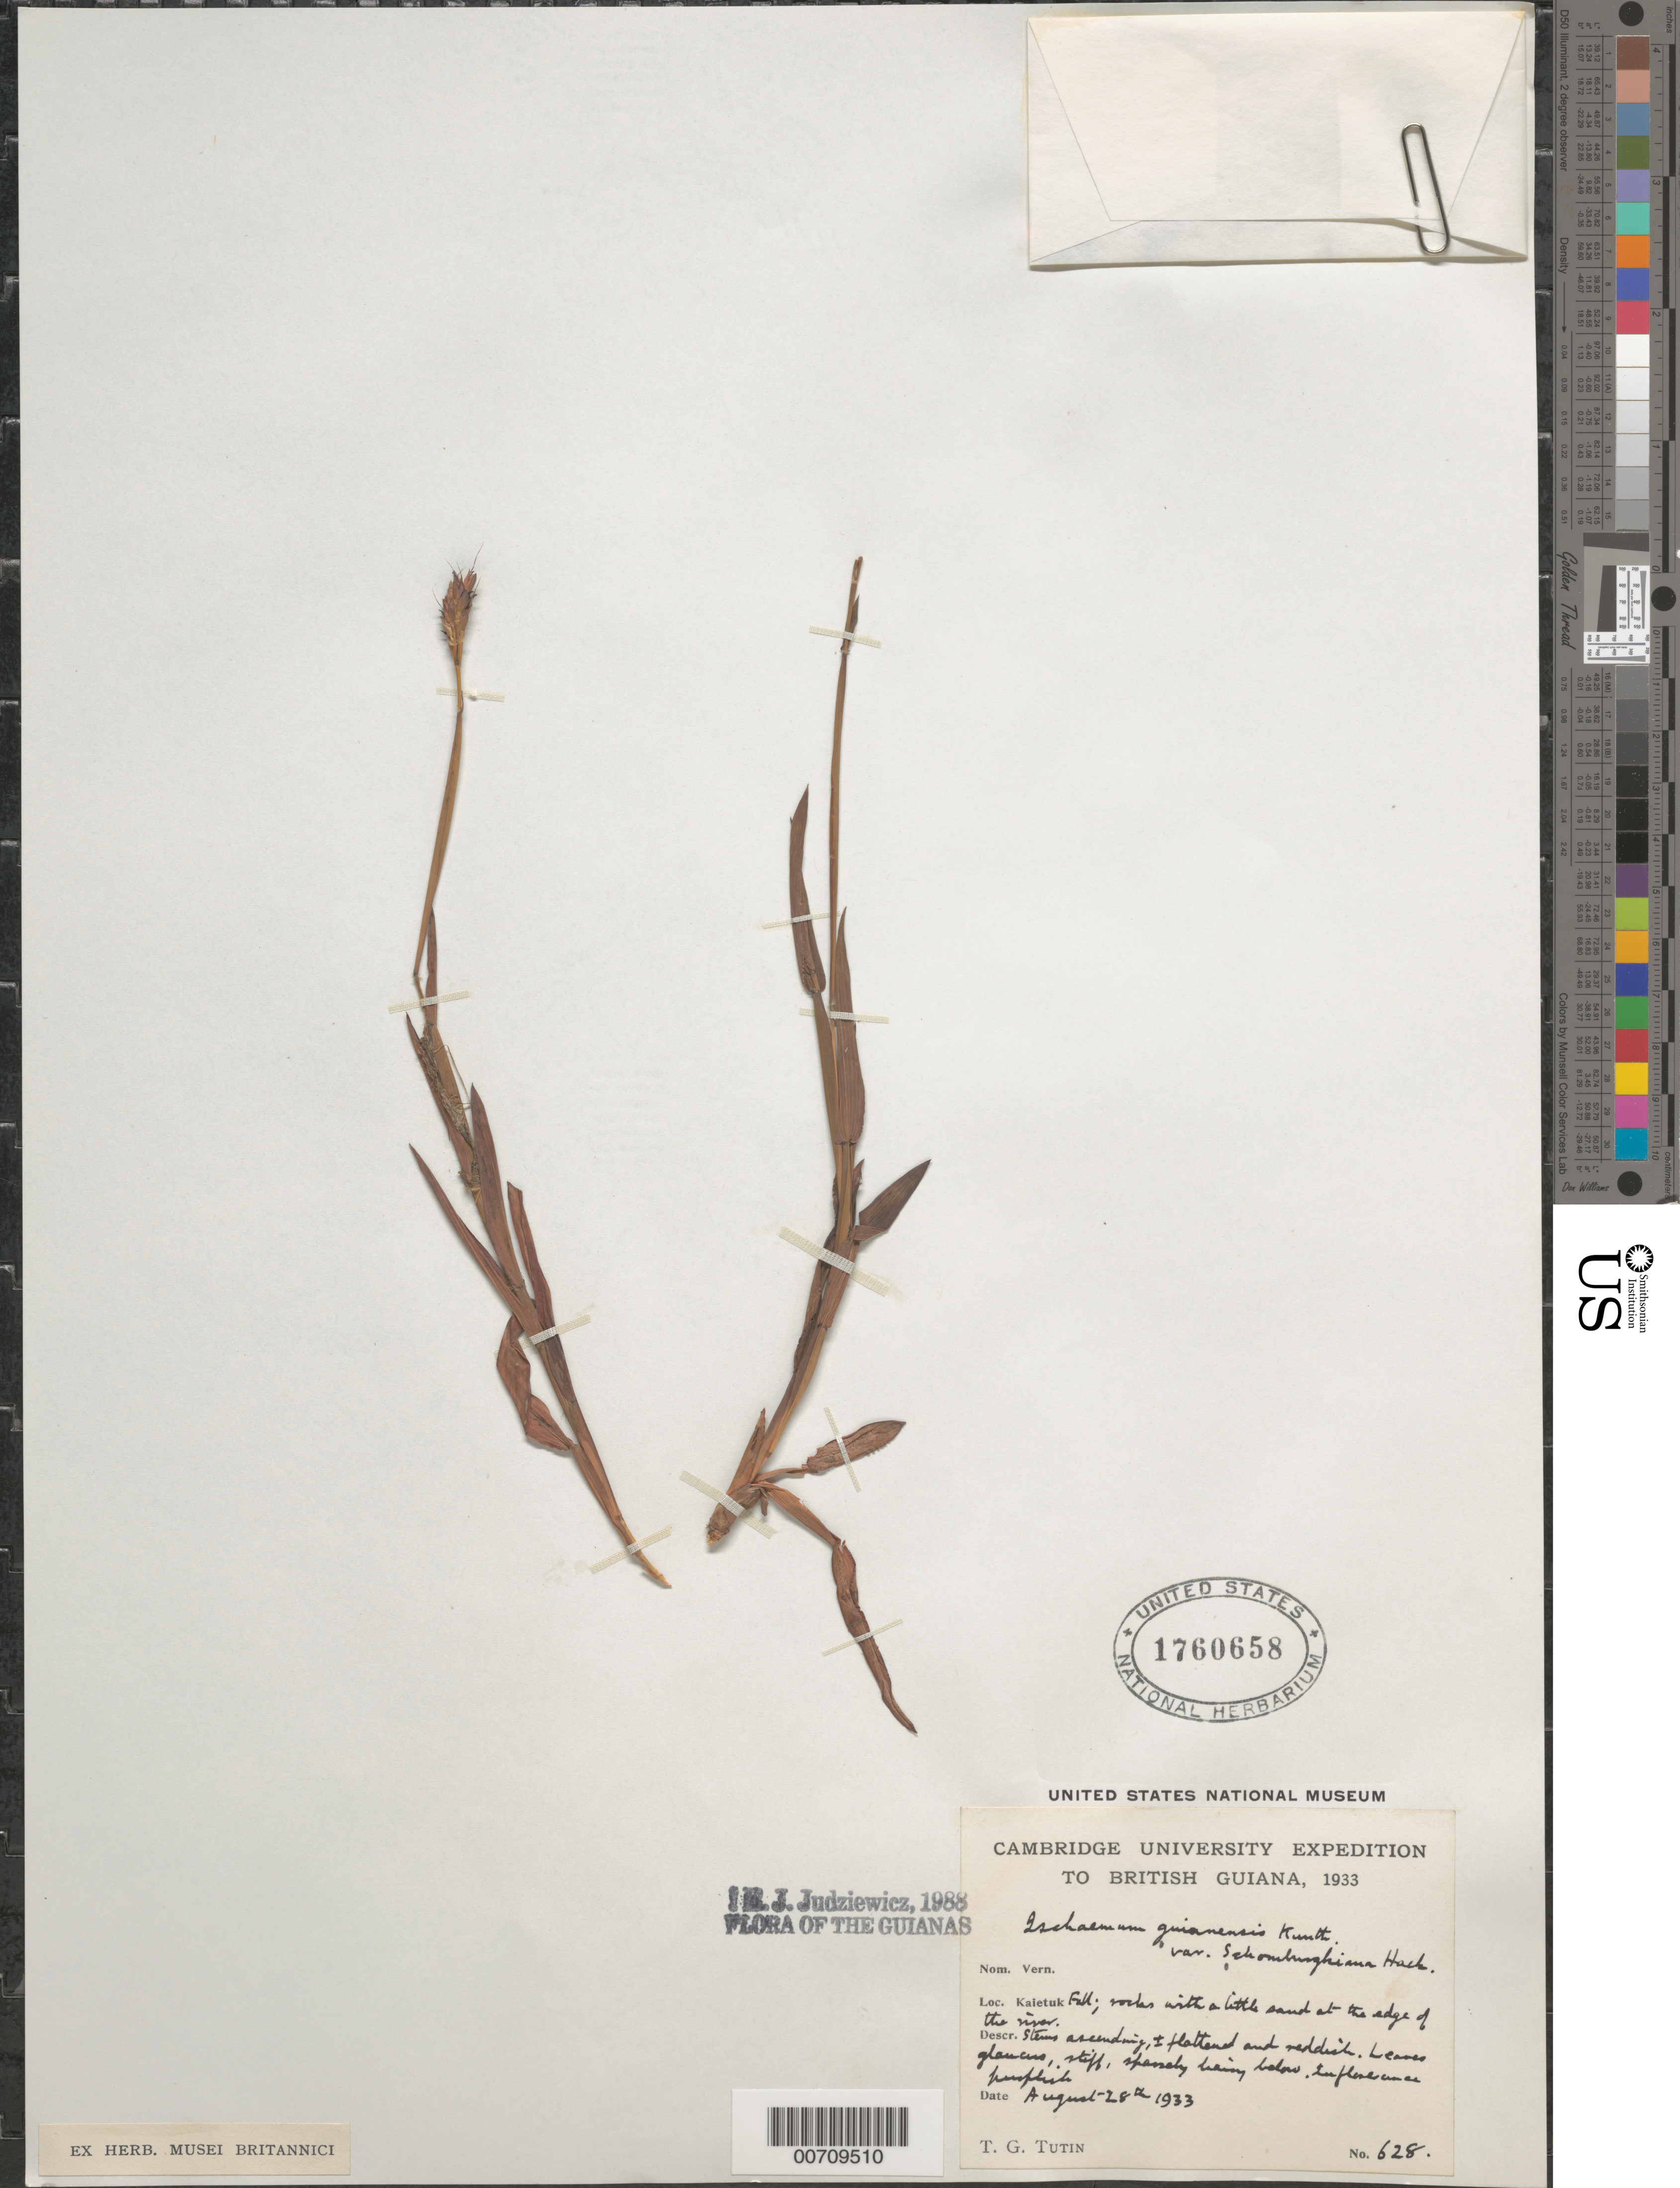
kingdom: Plantae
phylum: Tracheophyta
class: Liliopsida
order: Poales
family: Poaceae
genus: Ischaemum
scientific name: Ischaemum guianense var. schomburgkii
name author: Hack.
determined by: Judziewicz, E. J.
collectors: T. G. Tutin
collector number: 628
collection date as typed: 28-Aug-33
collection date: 1933-08-28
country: Guyana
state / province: Potaro-Siparuni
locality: Kaieteur Falls, Potaro R.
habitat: Rocks w/a little sand at the edge of the river.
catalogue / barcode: US 1760658